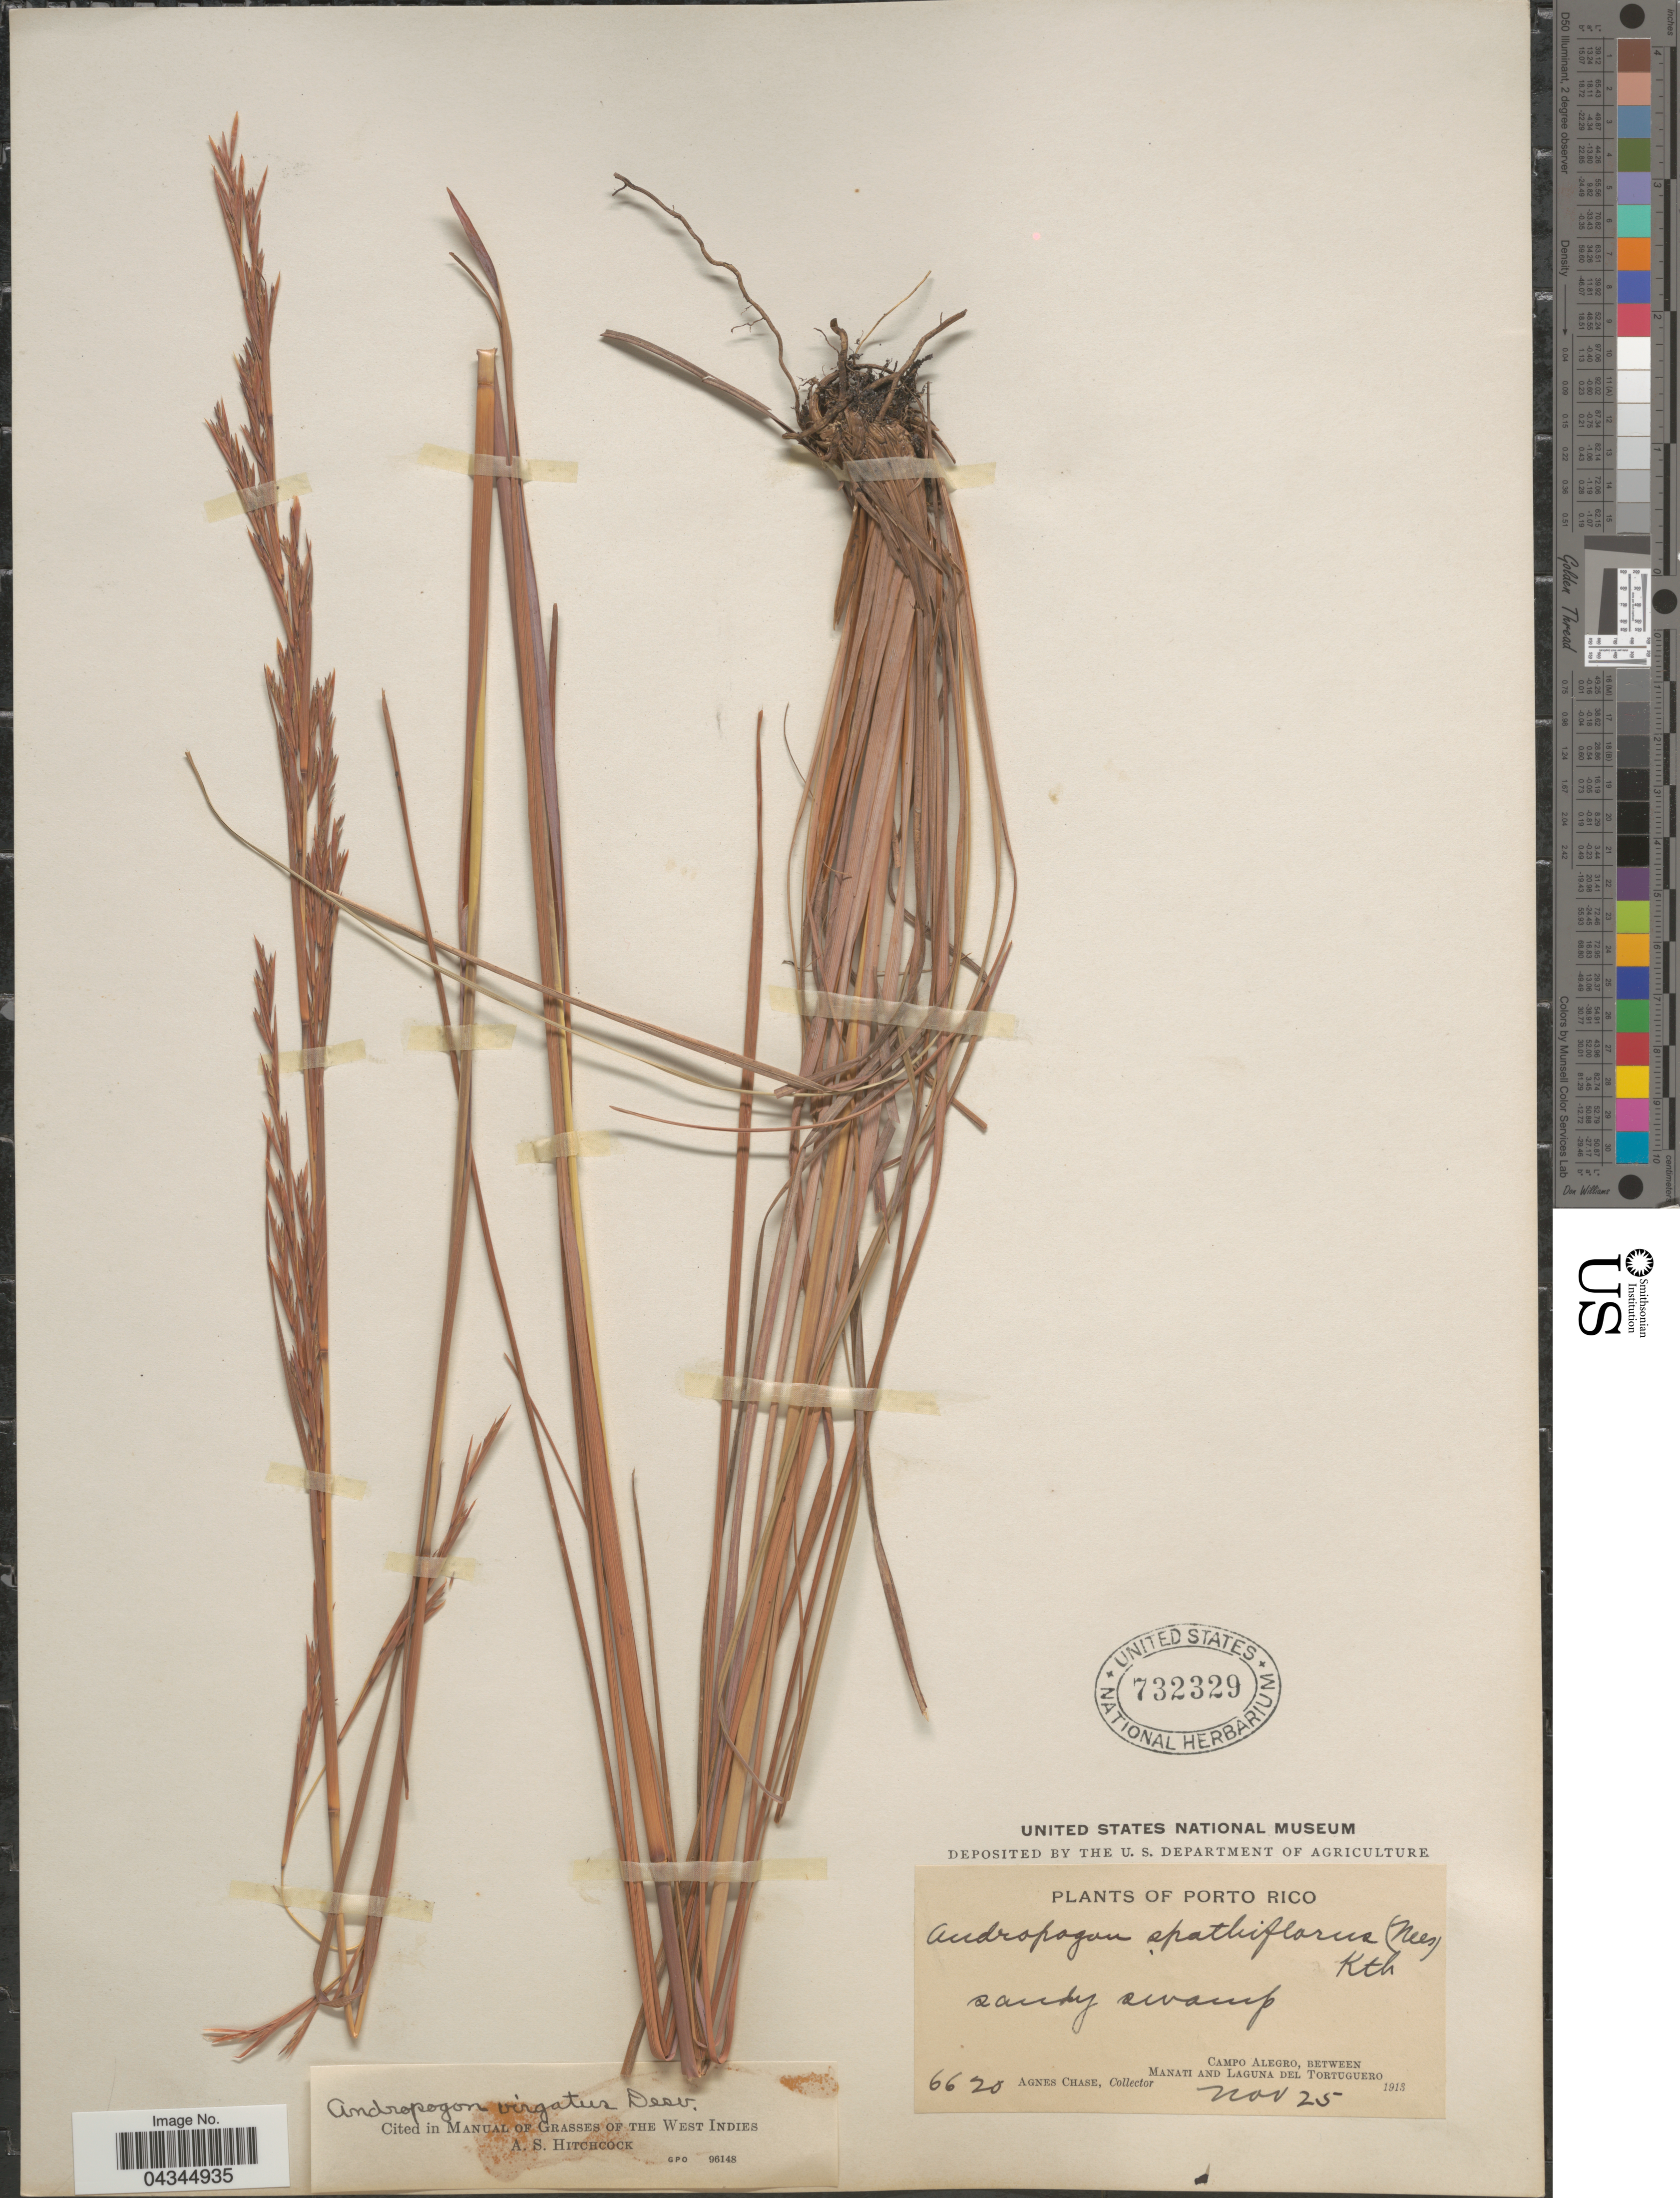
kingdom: Plantae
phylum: Tracheophyta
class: Liliopsida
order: Poales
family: Poaceae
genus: Andropogon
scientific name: Andropogon virgatus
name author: Desv. ex Ham.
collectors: A. Chase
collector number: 6620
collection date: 1913-11-25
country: Puerto Rico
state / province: Manati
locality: Porto Rico. Campo Alegro, between Manati and Laguna del Tortuguero.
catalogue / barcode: US 732329